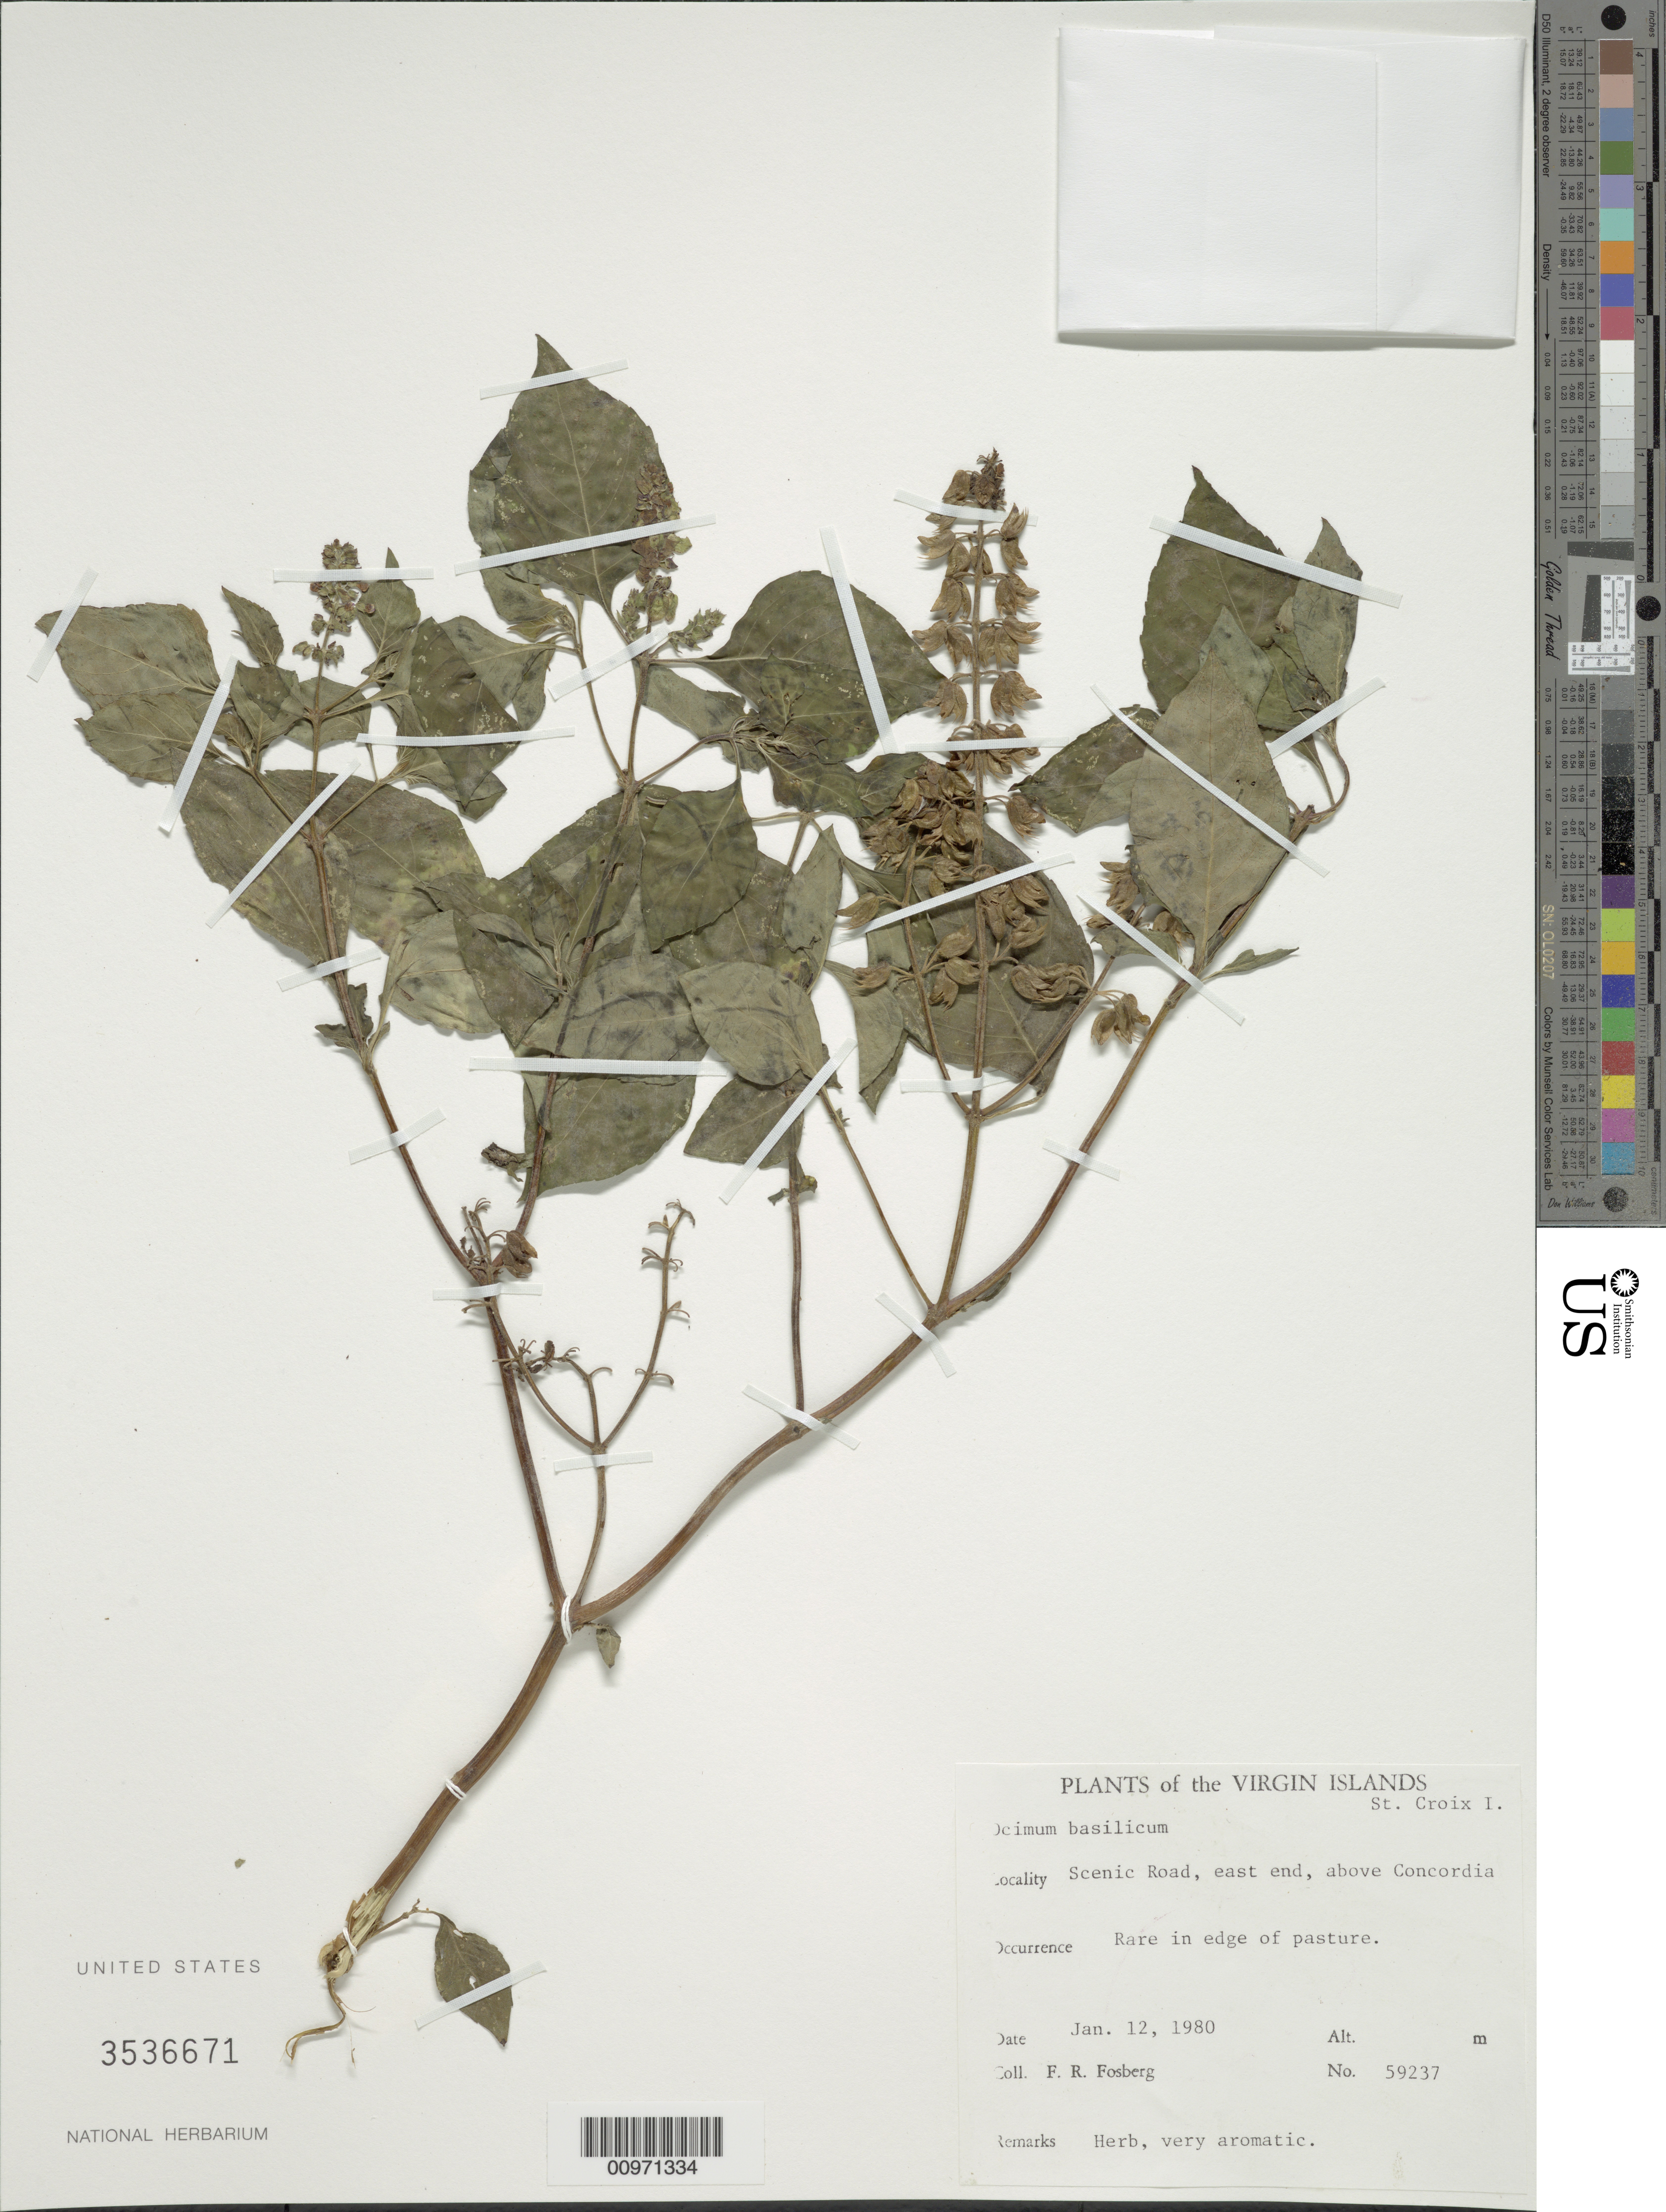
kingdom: Plantae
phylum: Tracheophyta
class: Magnoliopsida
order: Lamiales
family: Lamiaceae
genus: Ocimum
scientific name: Ocimum basilicum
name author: L.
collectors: F. R. Fosberg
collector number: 59237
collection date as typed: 12 Jan 1980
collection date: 1980-01-12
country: U.S. Virgin Islands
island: St. Croix I.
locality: Scenic Road, east end, above Concordia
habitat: In edge of pasture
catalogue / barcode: US 3536671